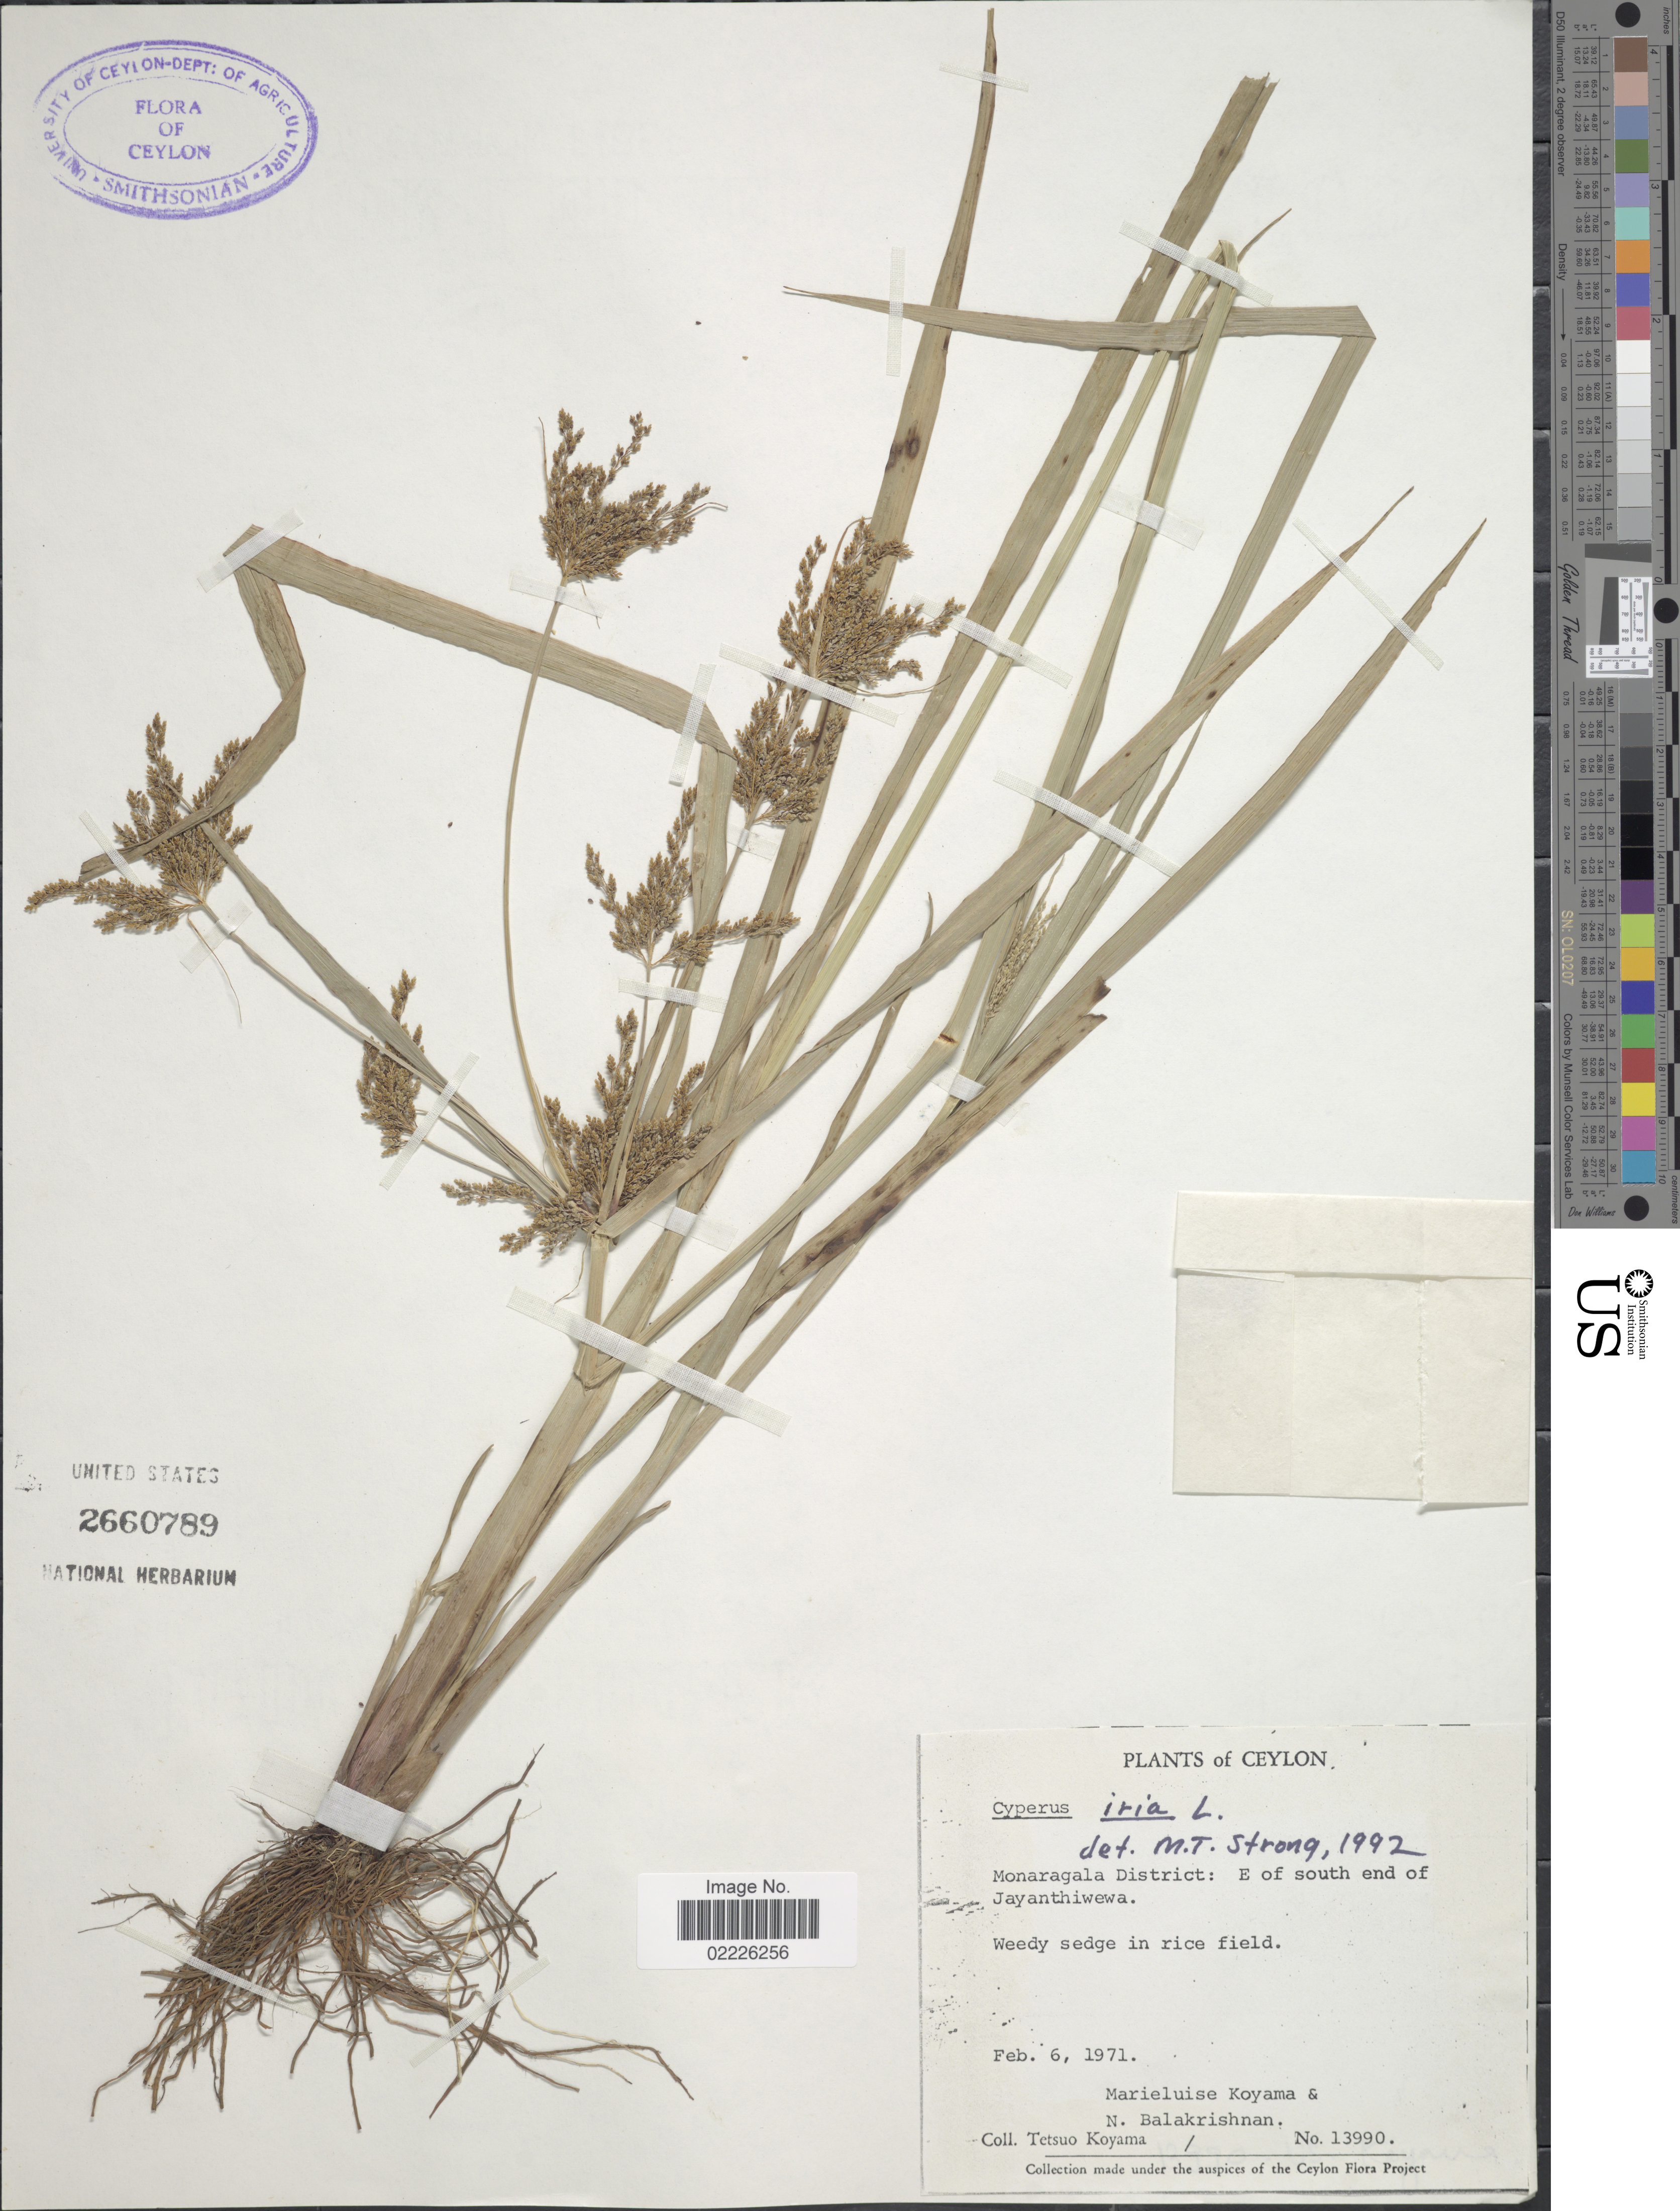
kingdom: Plantae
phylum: Tracheophyta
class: Liliopsida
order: Poales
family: Cyperaceae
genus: Cyperus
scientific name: Cyperus iria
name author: L.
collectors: T. Koyama, M. Koyama & N. Balakrishnan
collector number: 13990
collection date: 1971-02-06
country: Sri Lanka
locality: Ceylon, Monaragala District: E of south end of Jayanthiwewa.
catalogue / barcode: US 2660789